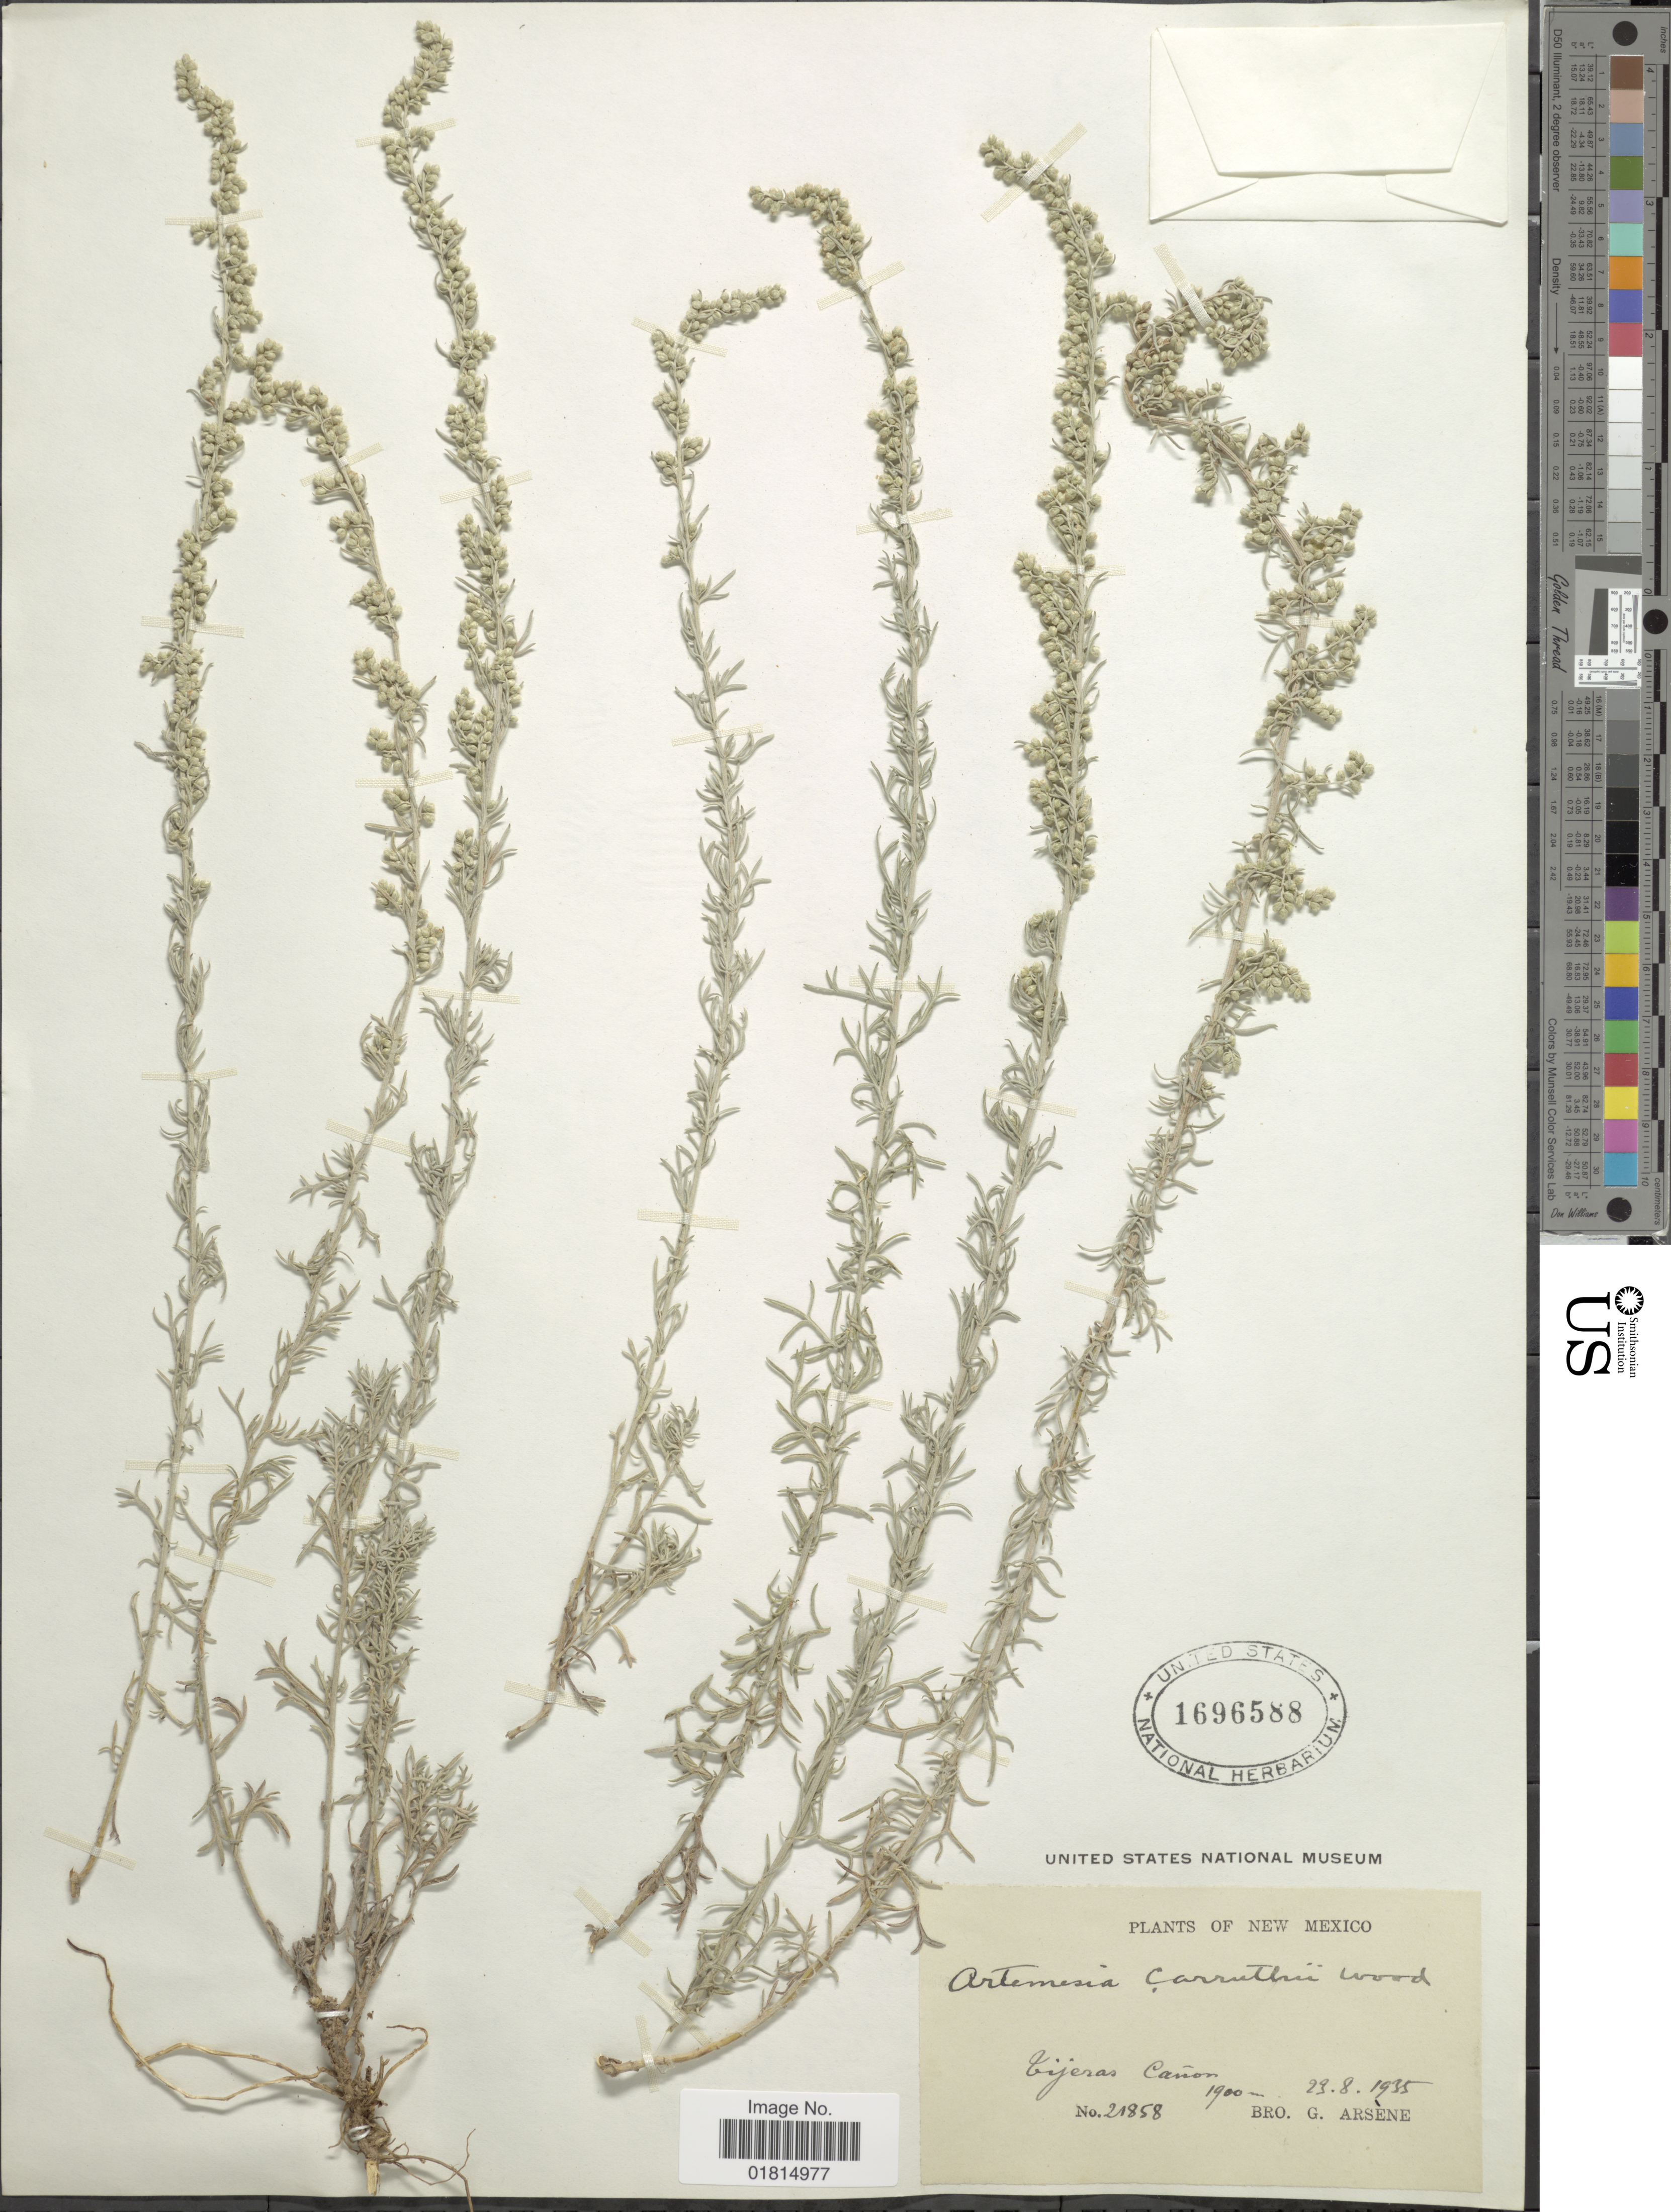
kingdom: Plantae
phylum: Tracheophyta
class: Magnoliopsida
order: Asterales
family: Asteraceae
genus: Artemisia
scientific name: Artemisia carruthii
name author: Alph. Wood ex Carruth.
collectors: Bro. G. Arsène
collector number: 21858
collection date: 1935-08-23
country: United States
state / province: New Mexico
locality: Cijeras Cañon.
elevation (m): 1900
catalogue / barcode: US 1696588